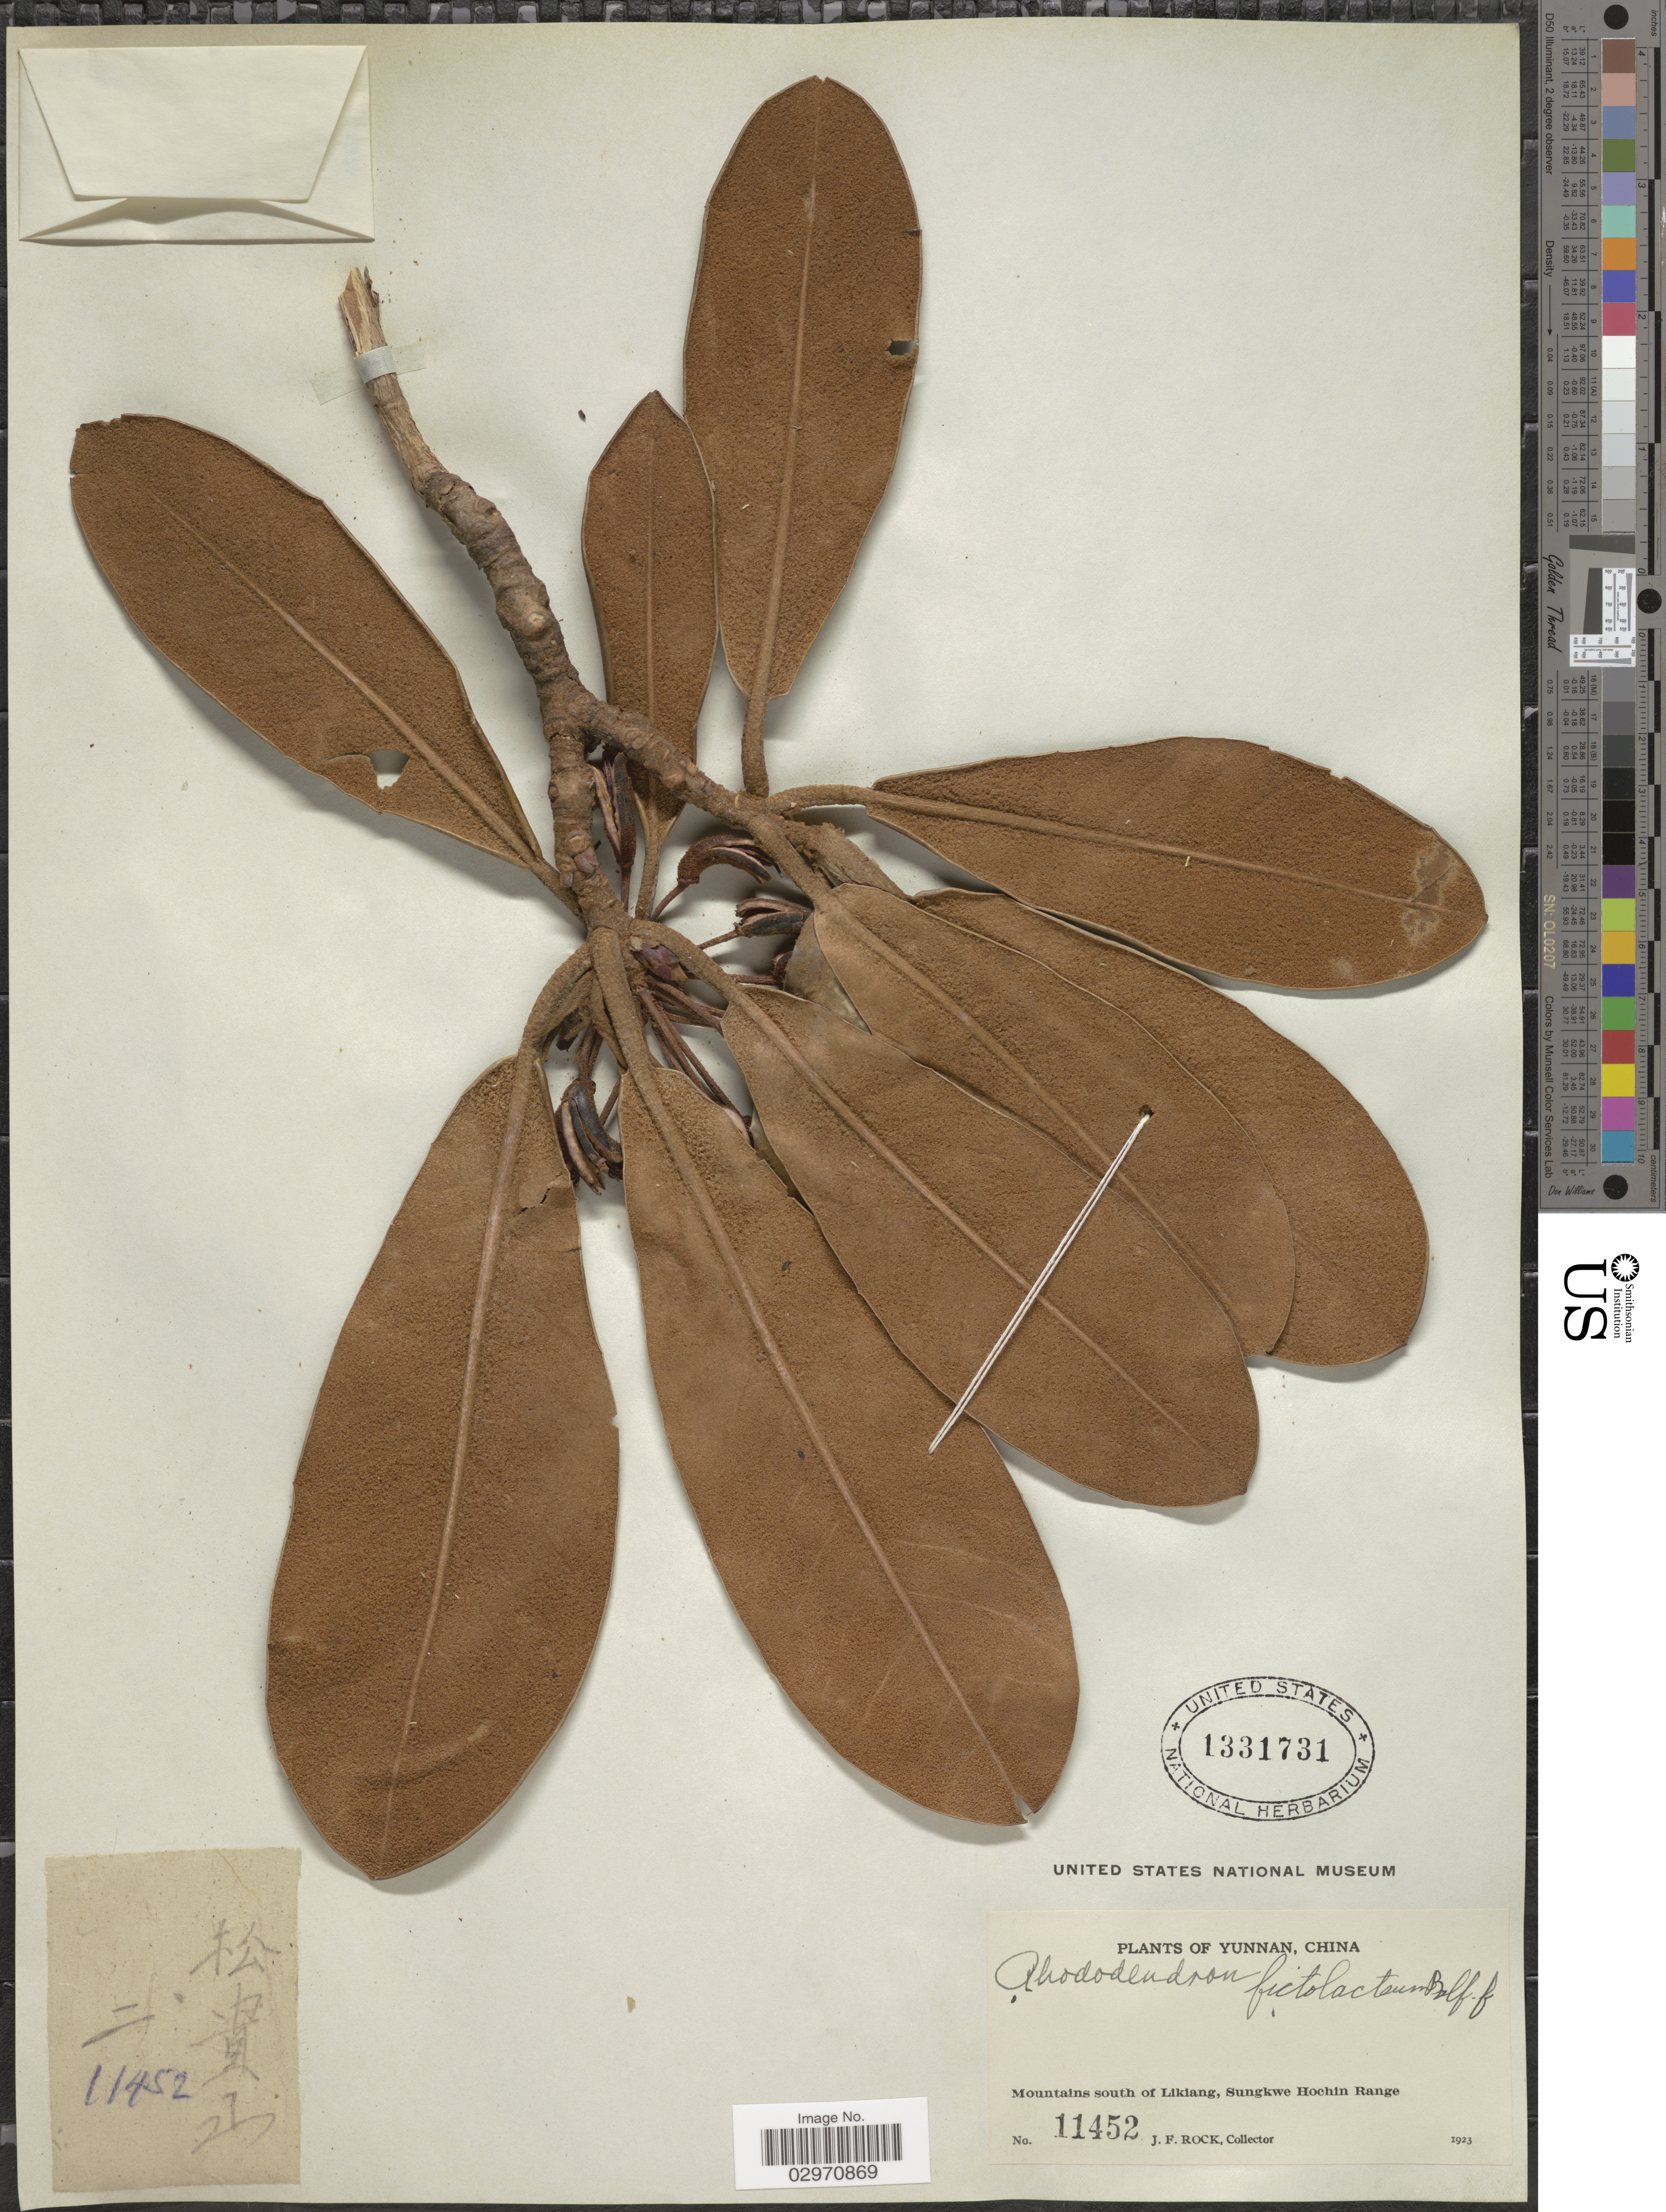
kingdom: Plantae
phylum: Tracheophyta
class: Magnoliopsida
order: Ericales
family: Ericaceae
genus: Rhododendron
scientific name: Rhododendron fictolacteum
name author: Balf. f.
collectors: J. Rock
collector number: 11452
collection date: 1923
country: China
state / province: Yunnan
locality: Mountains south of Likiang, Sungkwe Hochin Range.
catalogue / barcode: US 1331731